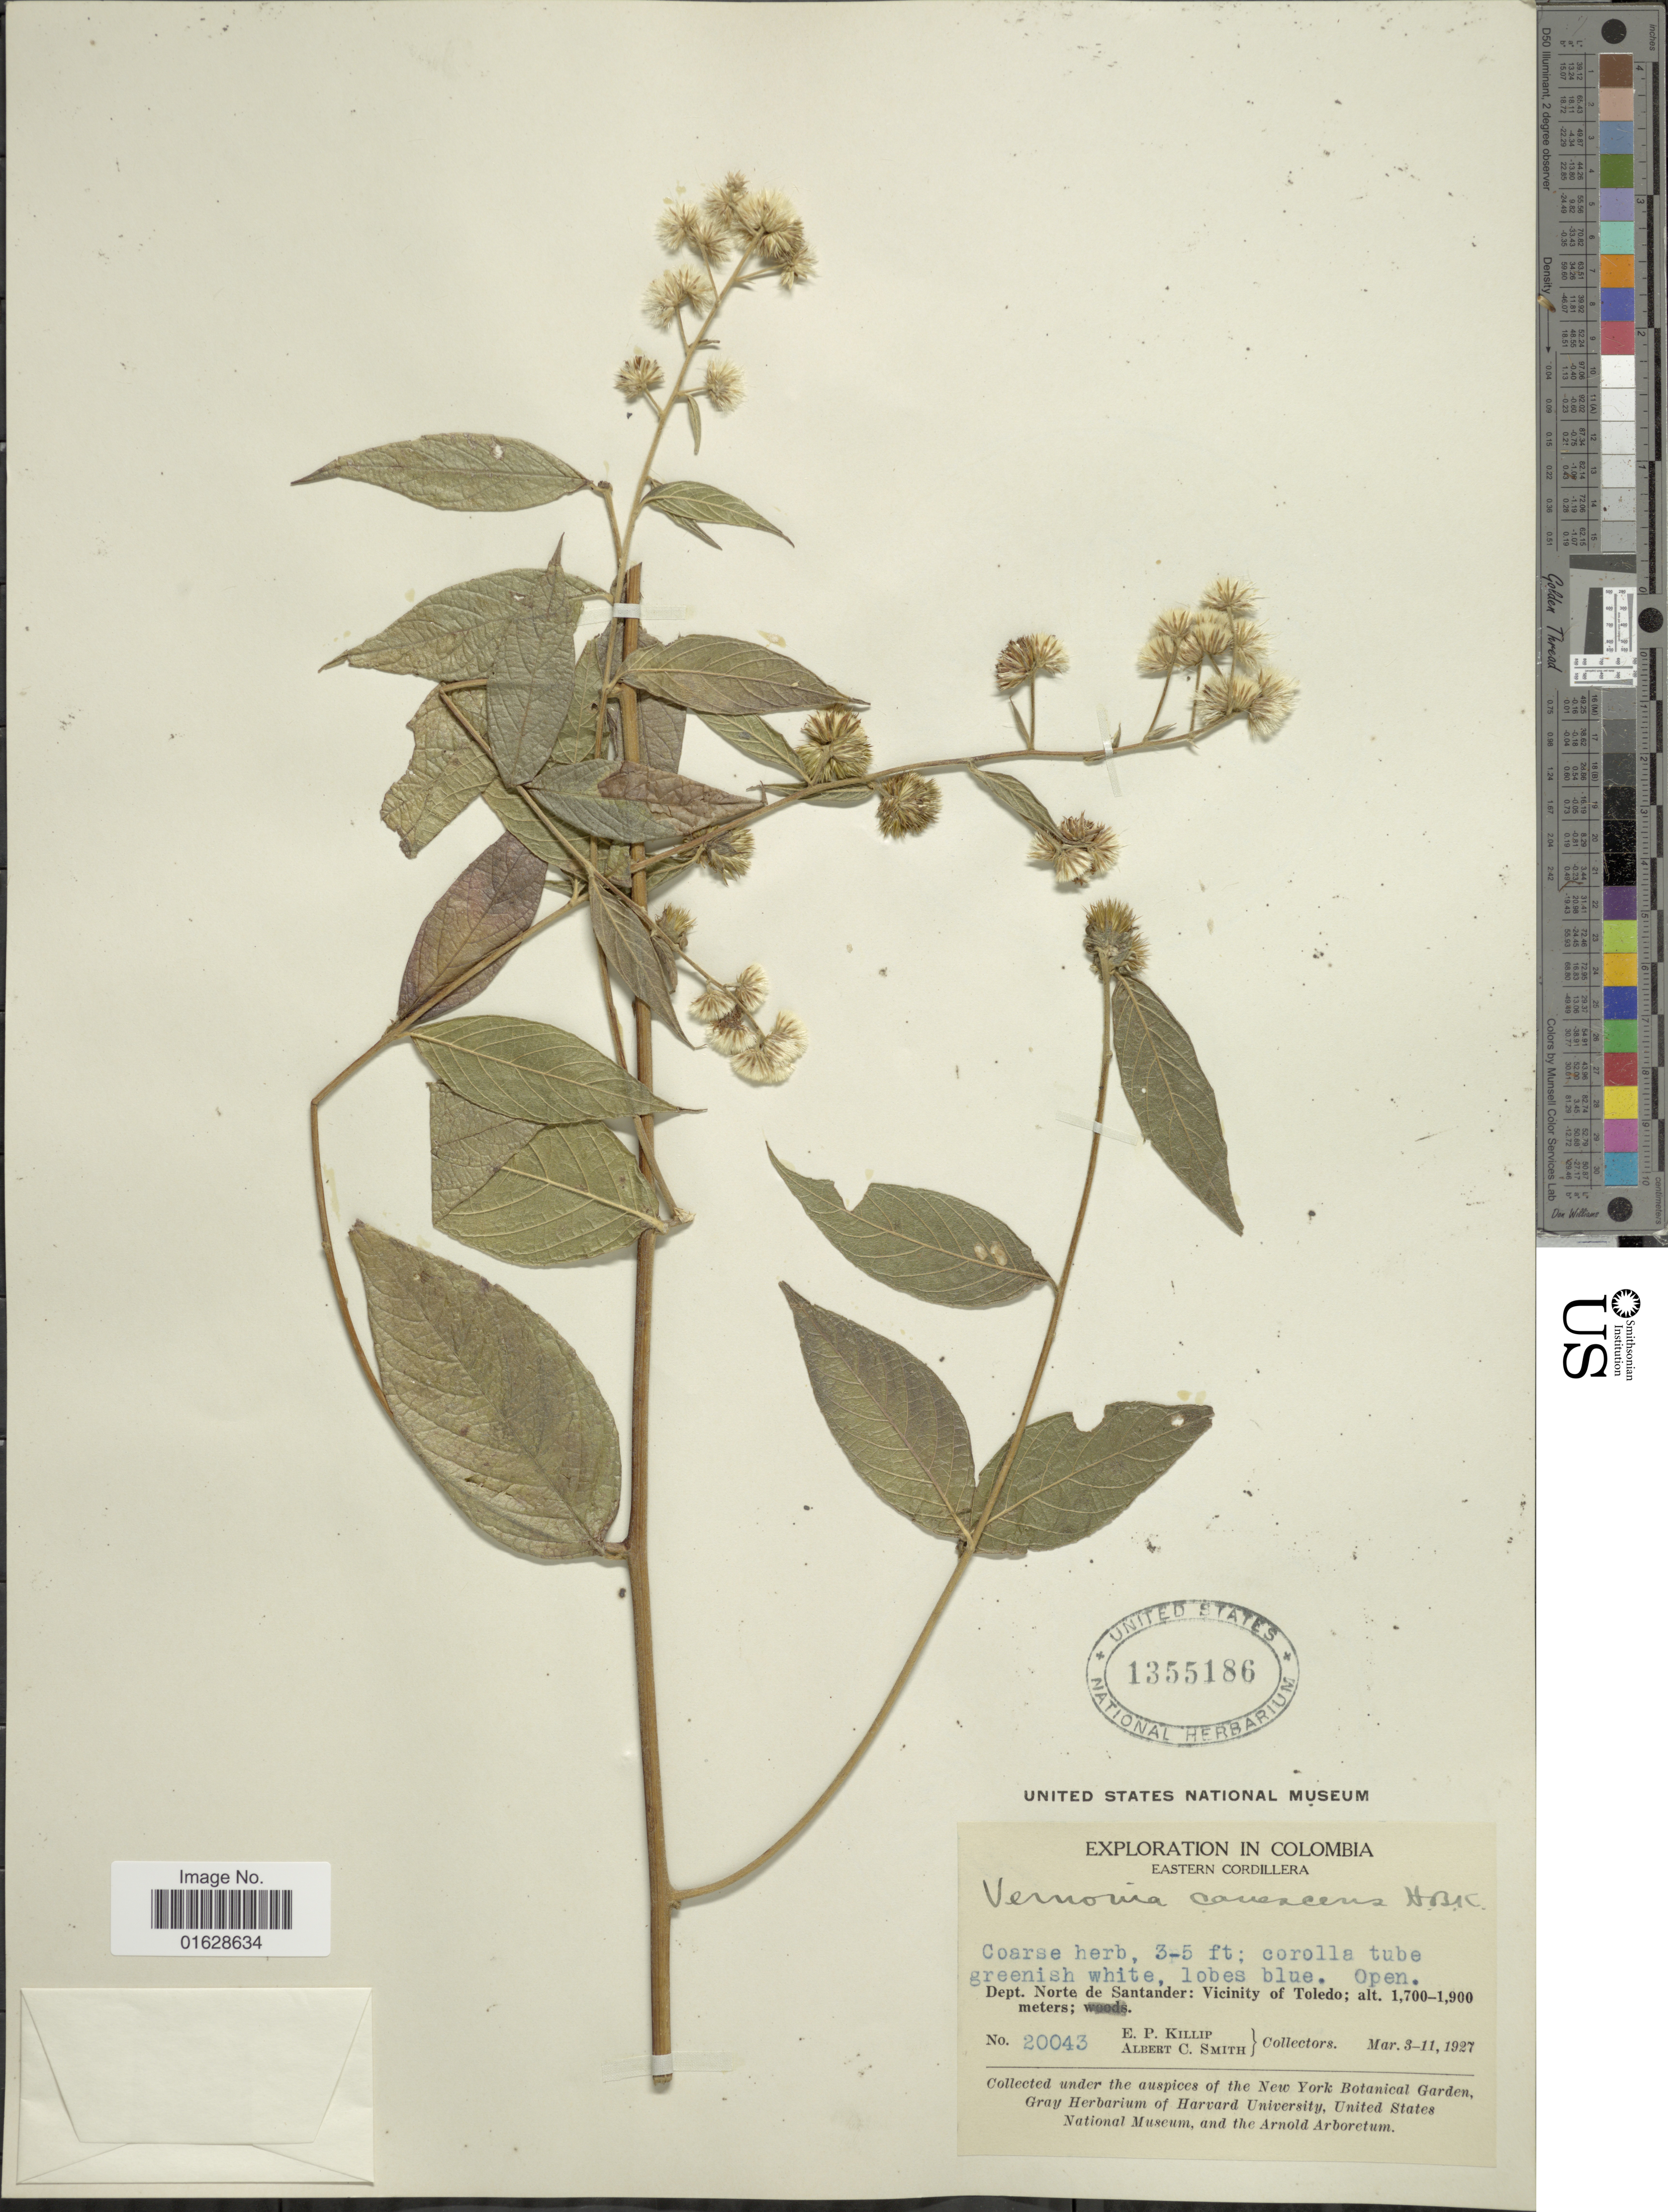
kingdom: Plantae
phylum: Tracheophyta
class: Magnoliopsida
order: Asterales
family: Asteraceae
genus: Lepidaploa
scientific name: Lepidaploa canescens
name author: (Kunth) H. Rob.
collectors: E. P. Killip & A. C. Smith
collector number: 20043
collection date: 1927-03-03/1927-03-11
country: Colombia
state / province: Norte de Santander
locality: Colombiano. Dept. Norte de Santander: Vicinity of Toledo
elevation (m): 1700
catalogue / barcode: US 1355186